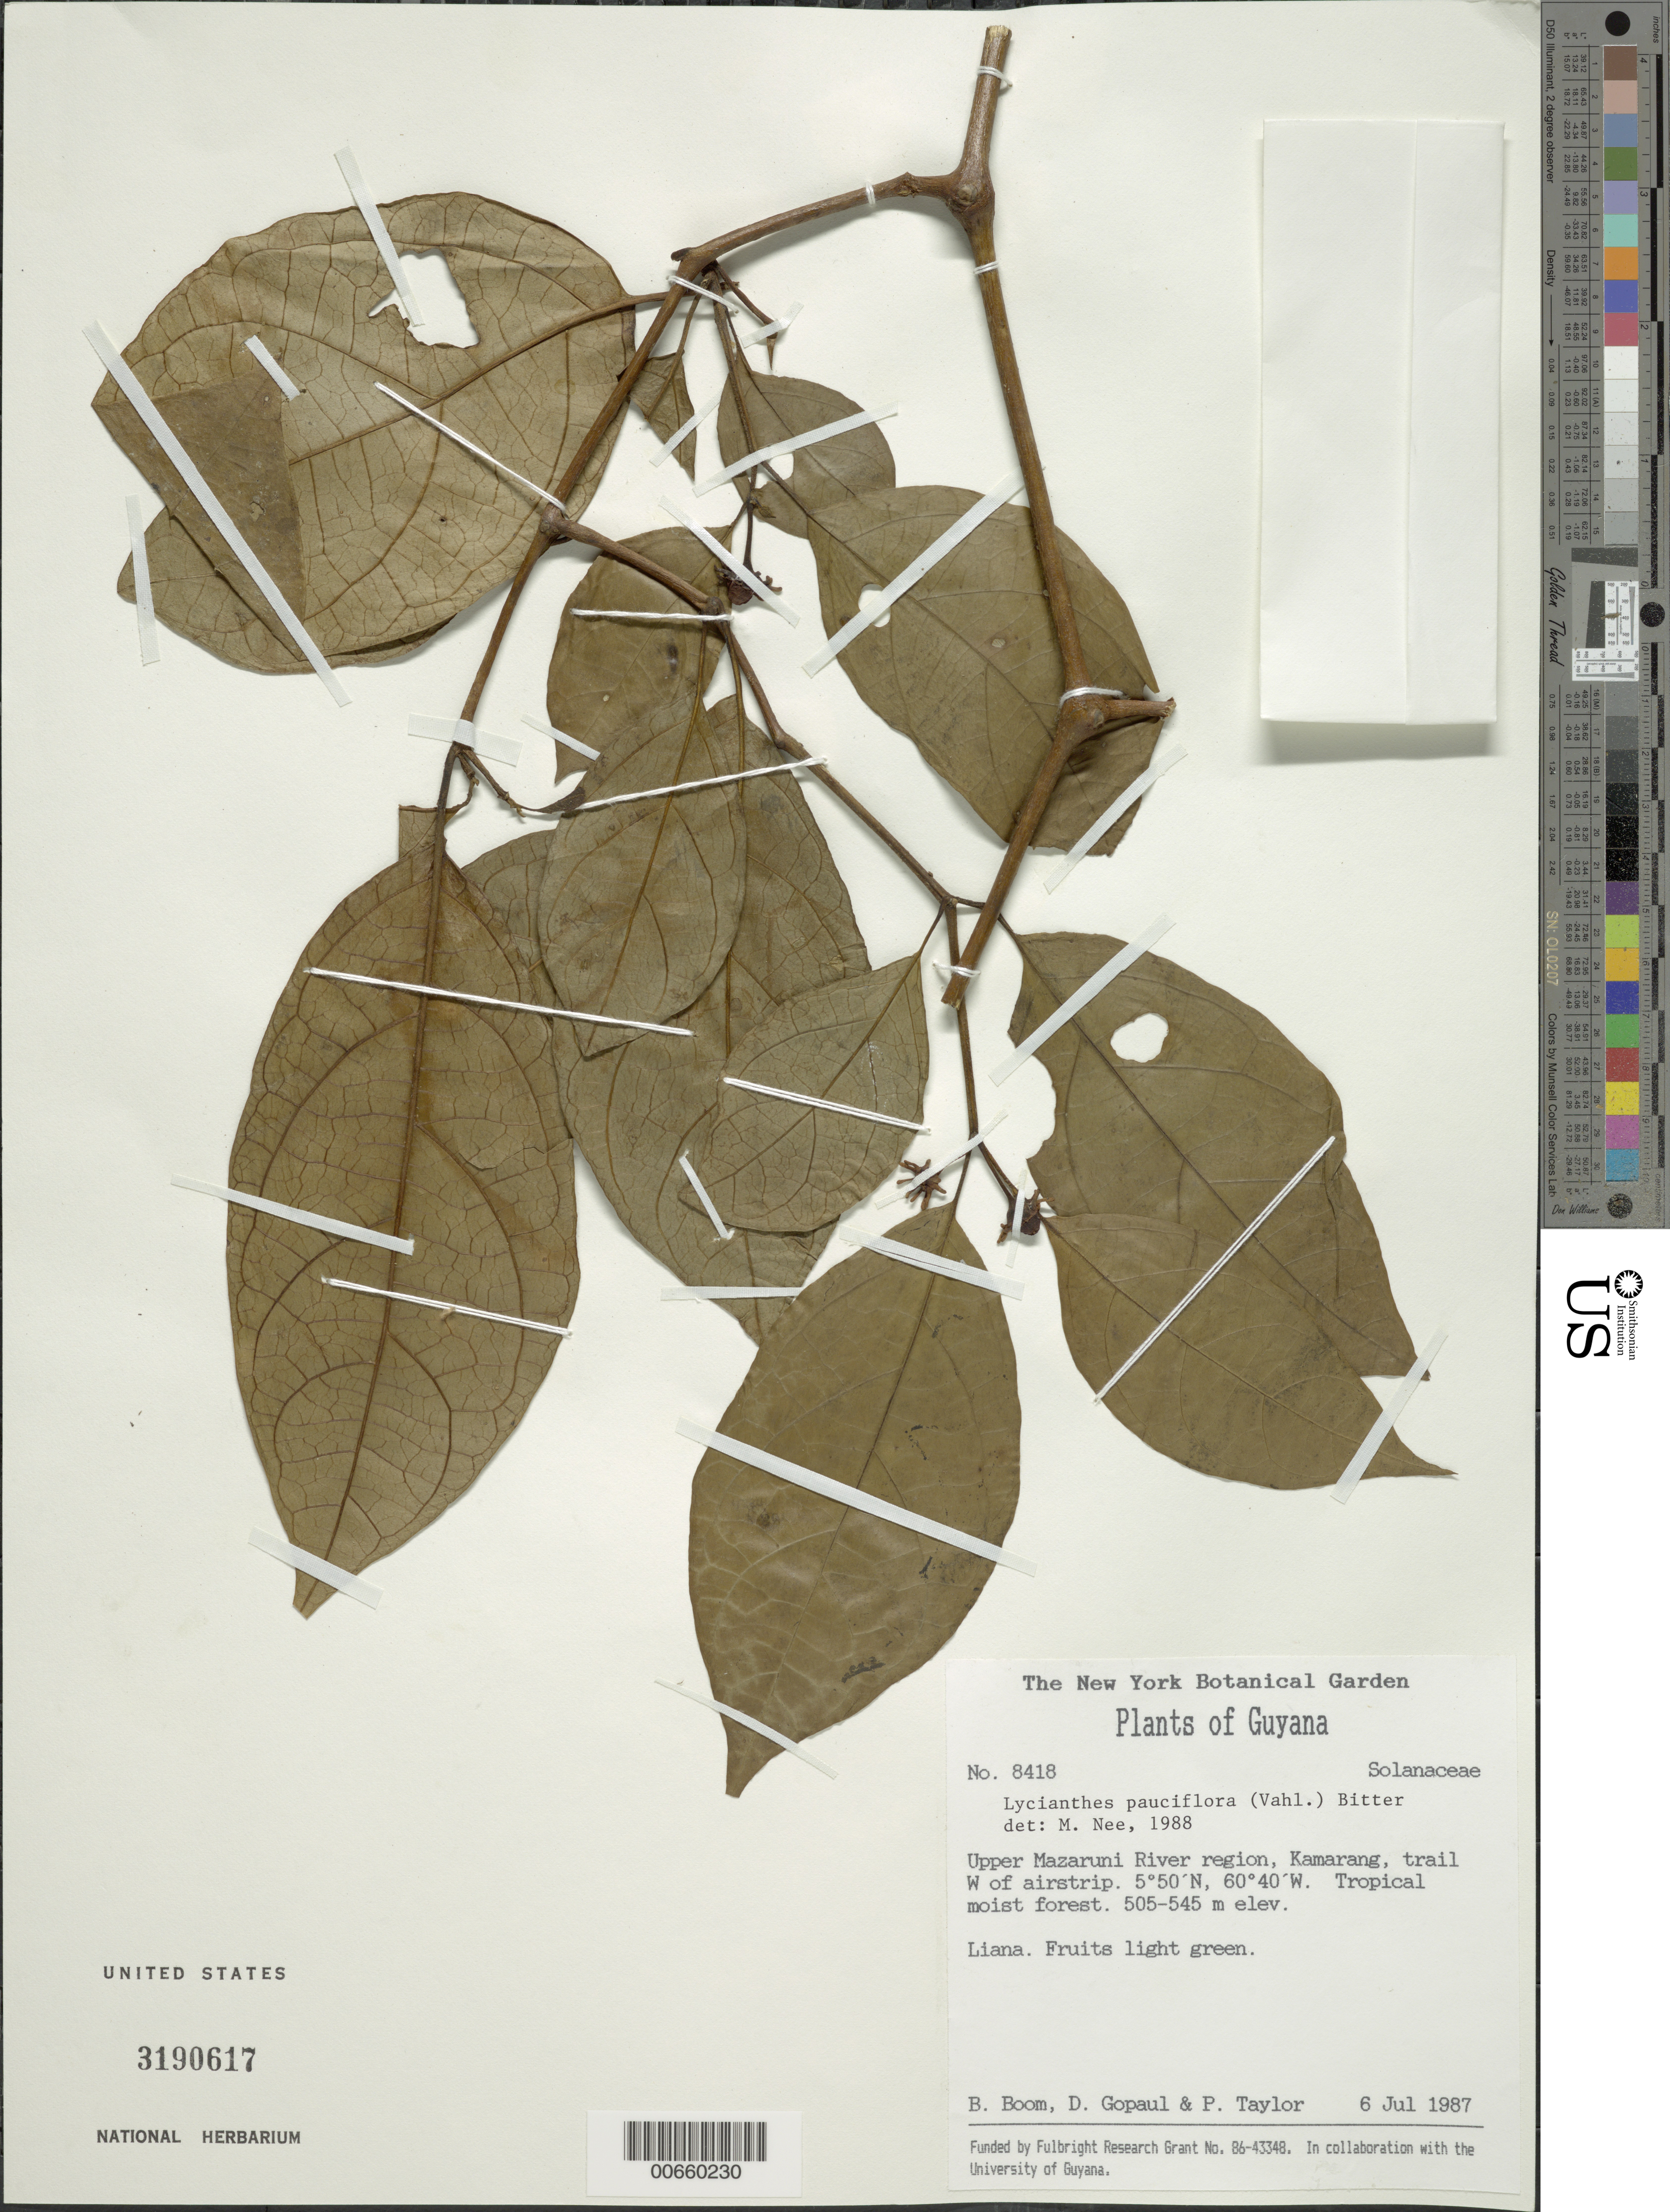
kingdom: Plantae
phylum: Tracheophyta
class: Magnoliopsida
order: Solanales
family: Solanaceae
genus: Lycianthes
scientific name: Lycianthes pauciflora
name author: (Vahl) Bitter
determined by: Nee, Michael H.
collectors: B. M. Boom, D. Gopaul & P. Taylor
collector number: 8418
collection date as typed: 6-Jul-87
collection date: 1987-07-06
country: Guyana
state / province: Cuyuni-Mazaruni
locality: Kamarang, upper Mazaruni R., trail W of airstrip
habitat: Tropical moist forest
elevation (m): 505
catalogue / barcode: US 3190617